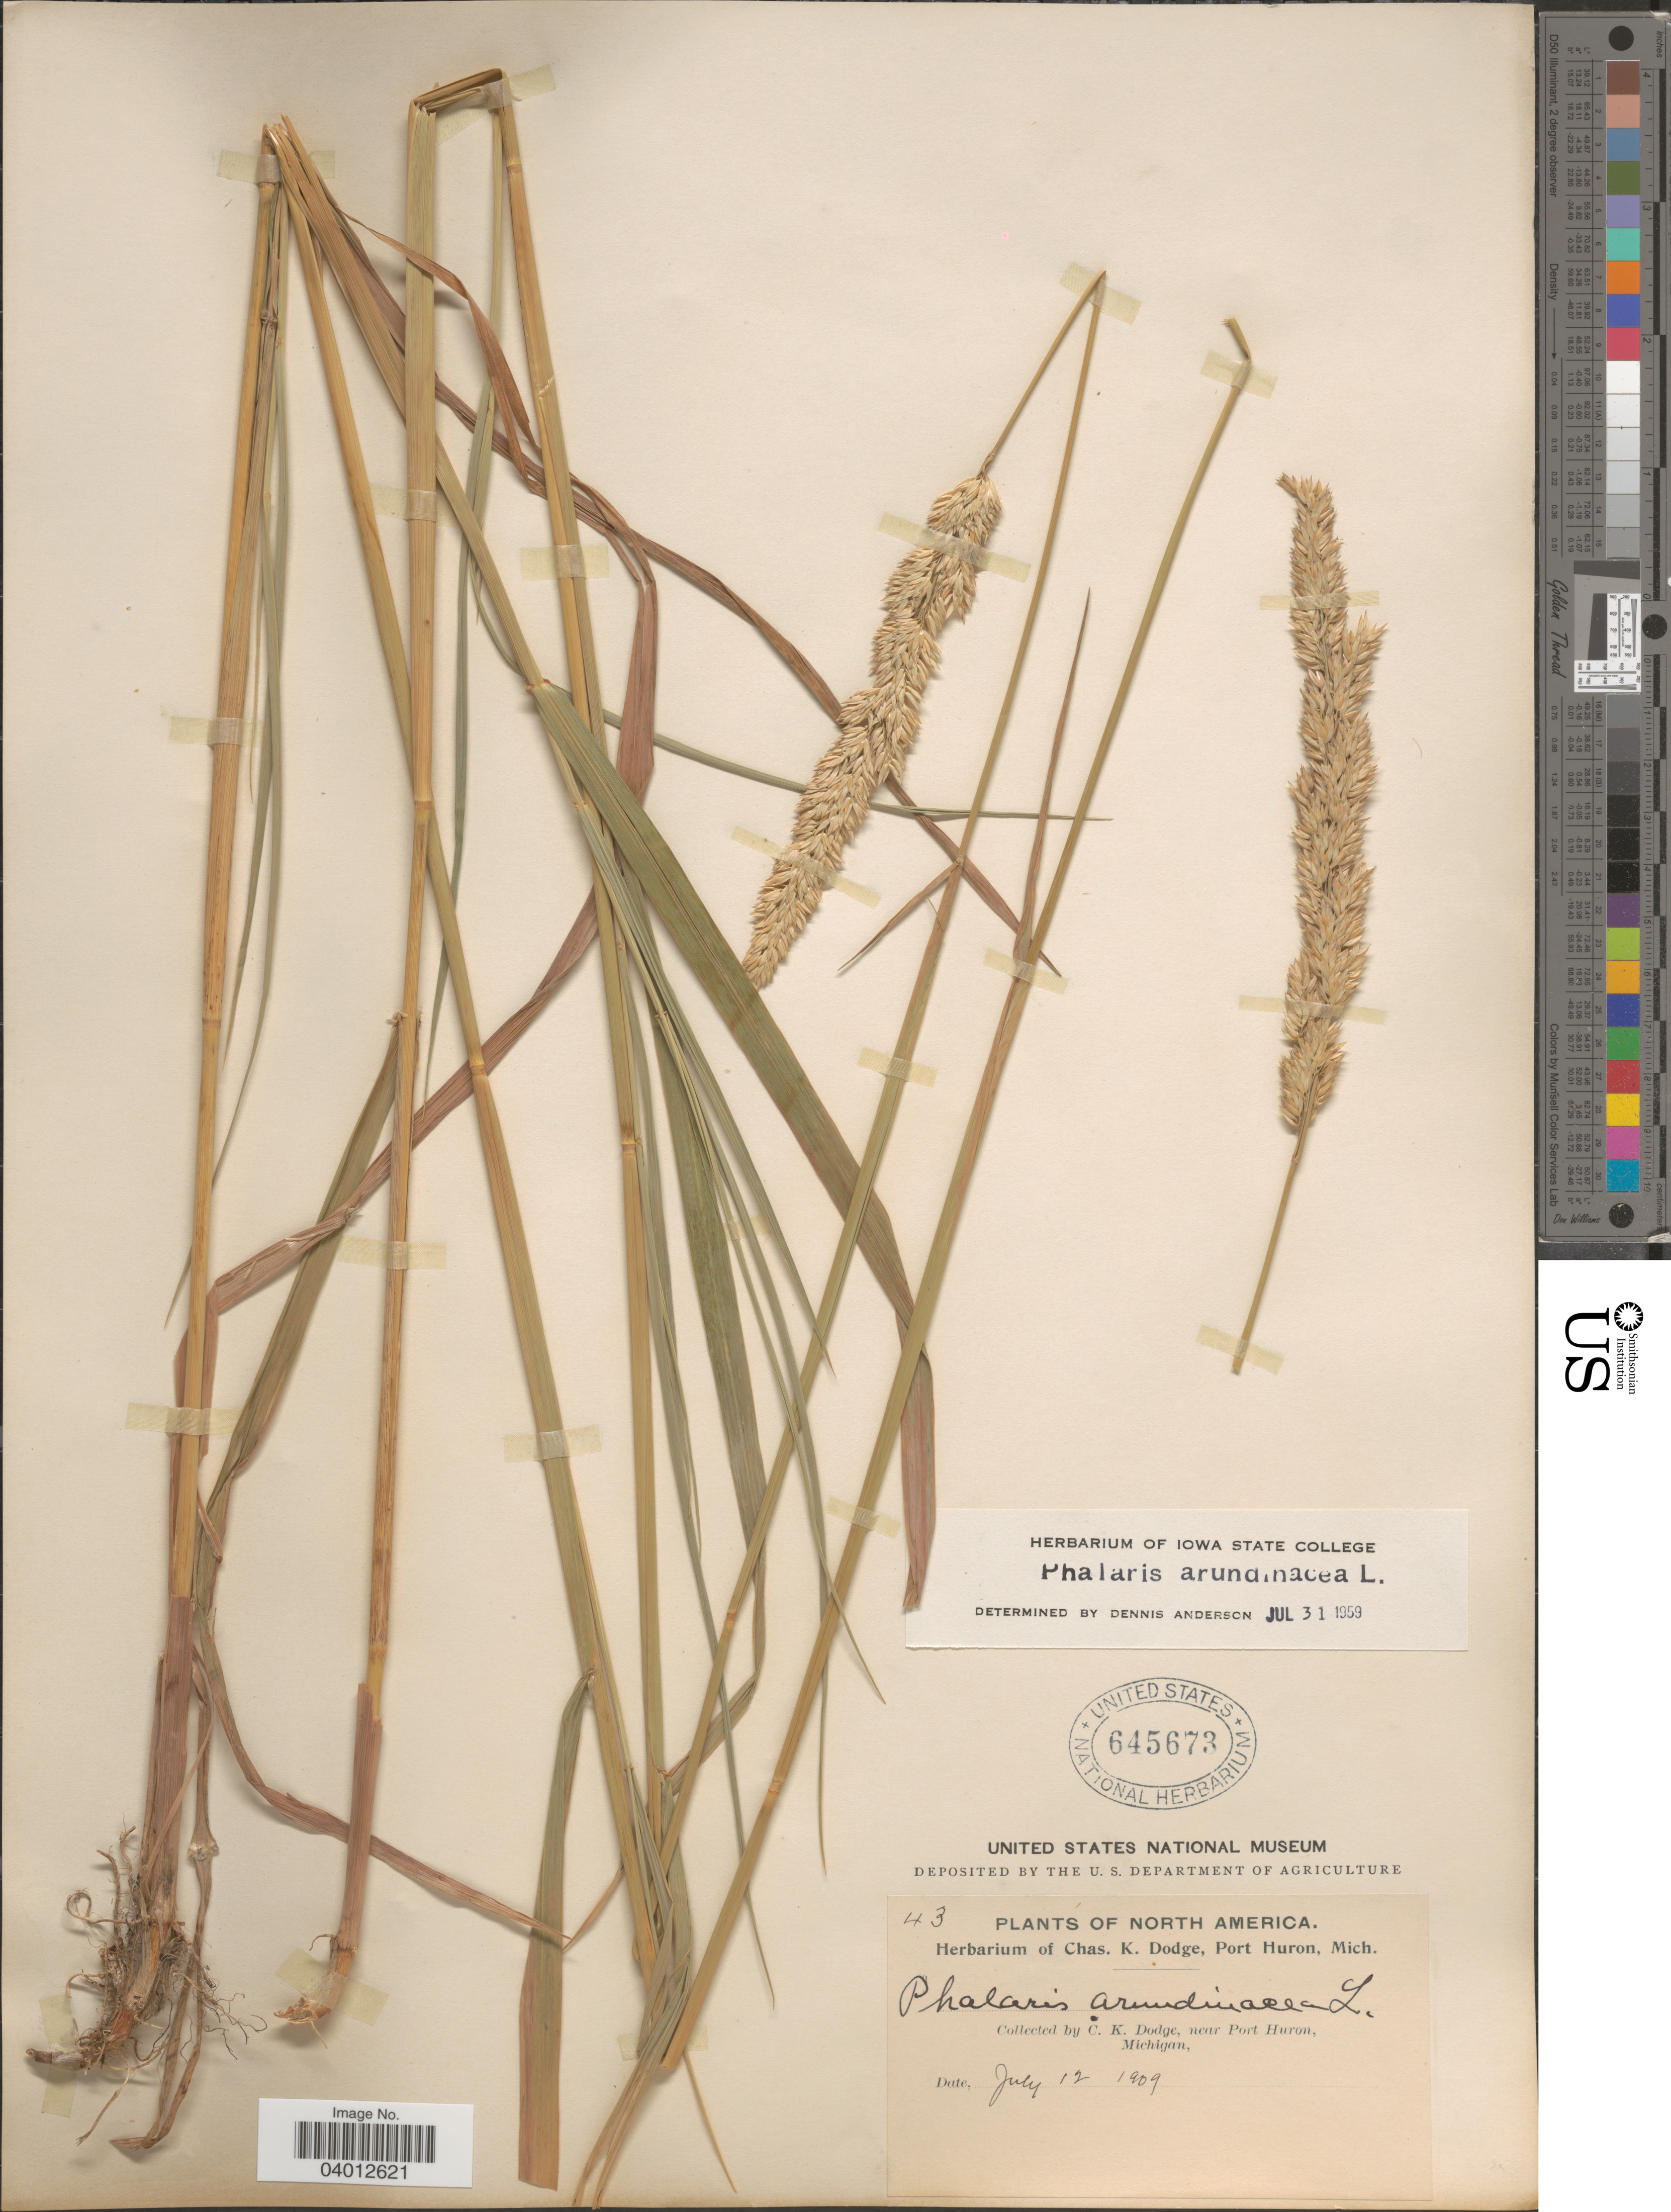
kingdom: Plantae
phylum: Tracheophyta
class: Liliopsida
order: Poales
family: Poaceae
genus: Phalaris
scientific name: Phalaris arundinacea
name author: L.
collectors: C. K. Dodge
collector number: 43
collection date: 1909-07-12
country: United States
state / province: Michigan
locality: Near Port Huron.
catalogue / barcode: US 645673